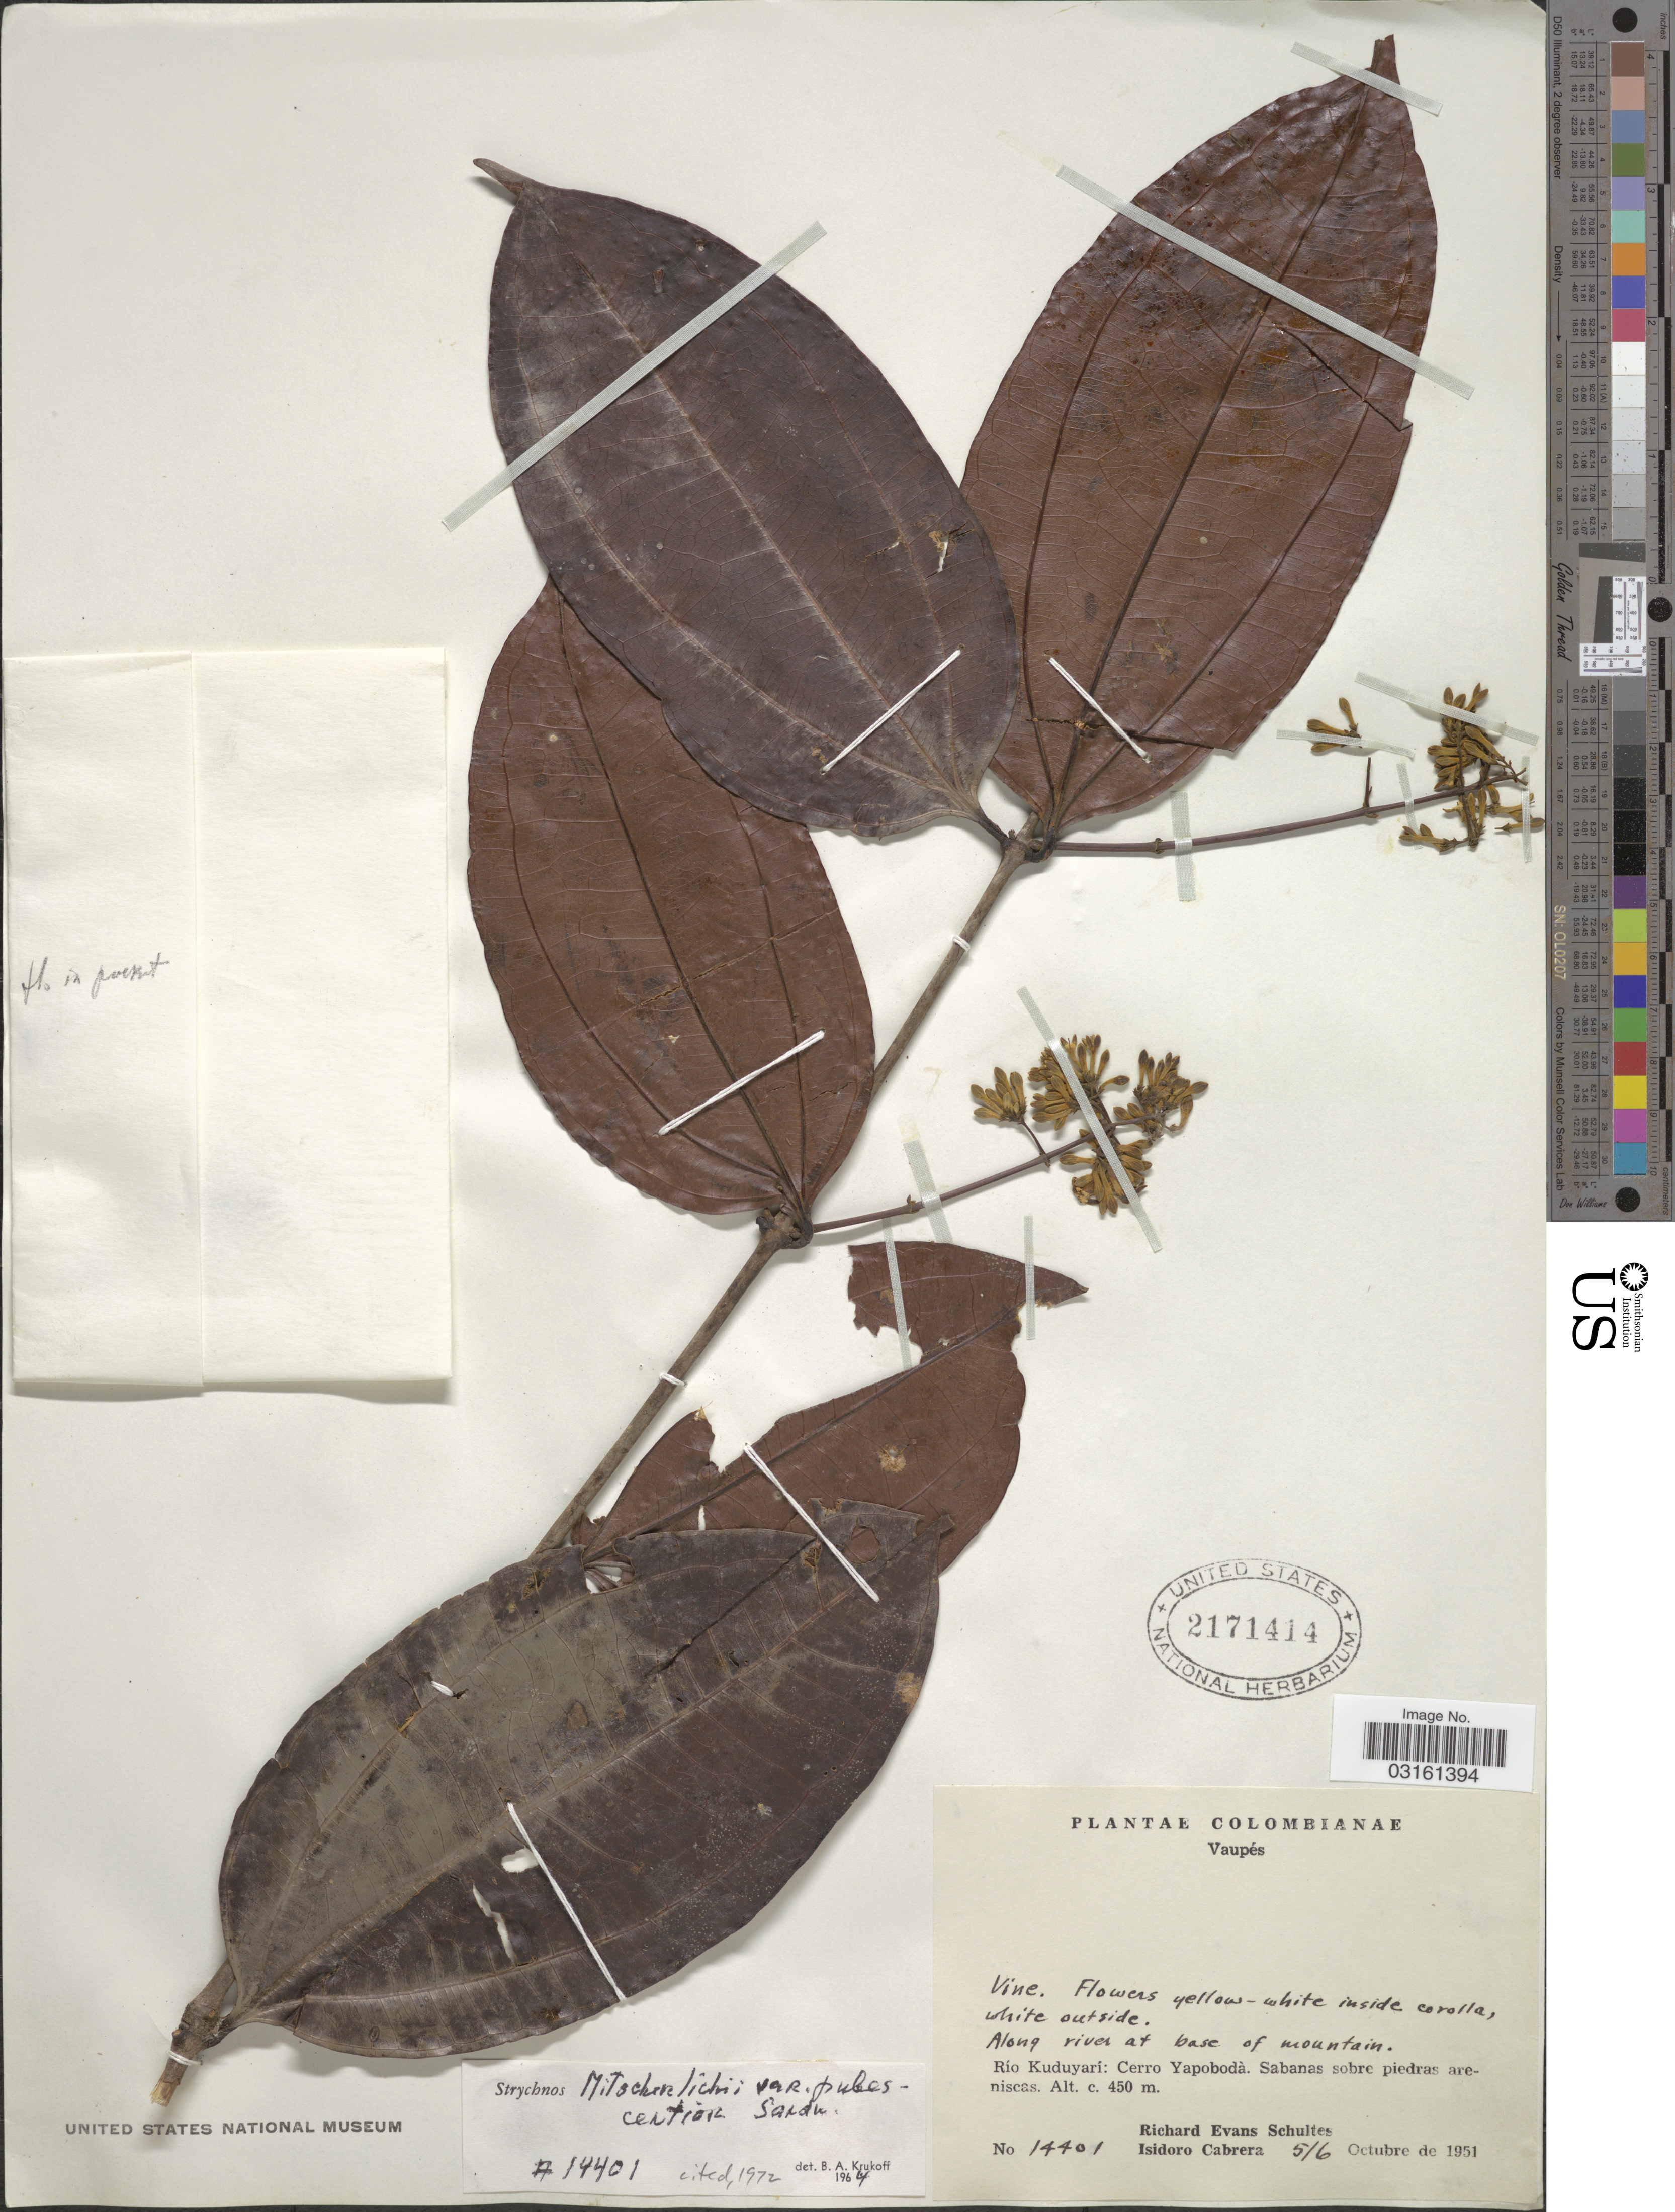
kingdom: Plantae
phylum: Tracheophyta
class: Magnoliopsida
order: Gentianales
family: Loganiaceae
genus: Strychnos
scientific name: Strychnos mitscherlichii var. pubescentior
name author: Sandwith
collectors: R. E. Schultes & I. Cabrera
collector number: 14401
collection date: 1951-10-05/1951-10-06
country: Colombia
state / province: Vaupés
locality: Along river at base of mountain, Río Kuduyari: Cerro Yapobodá, Sabanas sobre piedras areniscas.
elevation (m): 450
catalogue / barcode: US 2171414